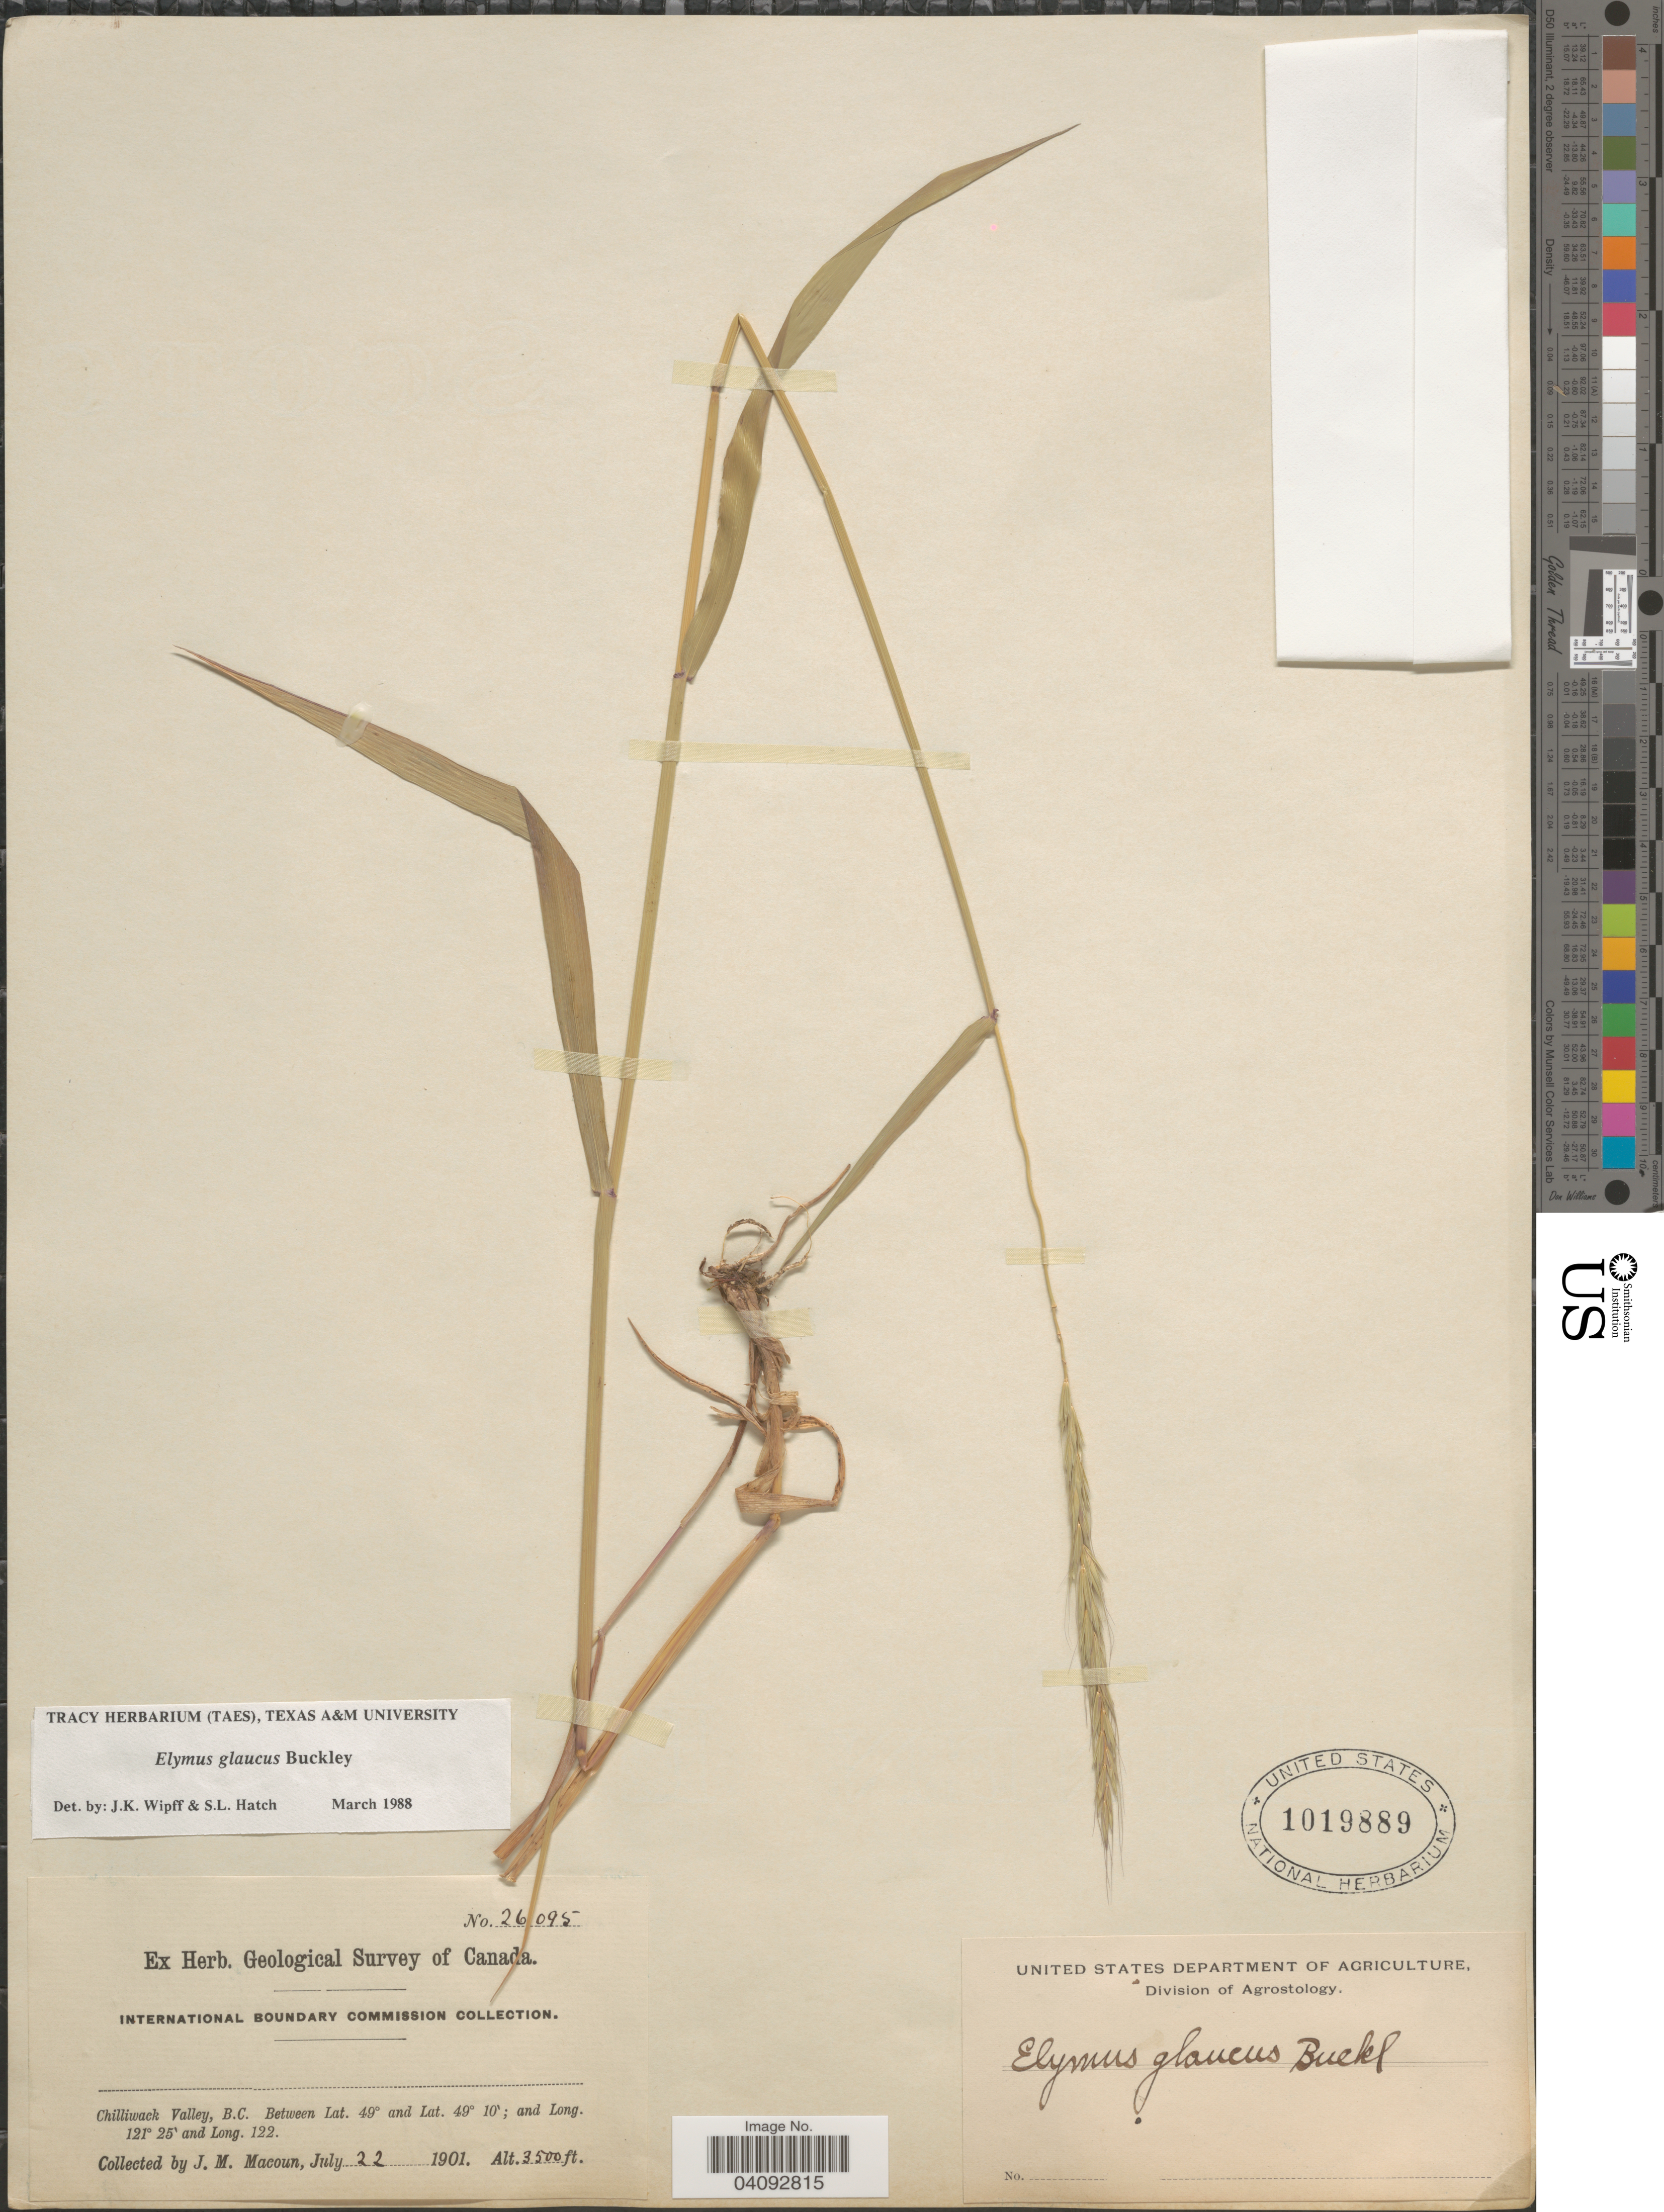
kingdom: Plantae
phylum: Tracheophyta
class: Liliopsida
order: Poales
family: Poaceae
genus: Elymus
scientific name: Elymus glaucus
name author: Buckley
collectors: J. M. Macoun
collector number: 26095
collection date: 1901-07-22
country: Canada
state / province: British Columbia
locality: Geological Survey of Canada. Chilliwack Valley.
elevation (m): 1067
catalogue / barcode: US 1019889